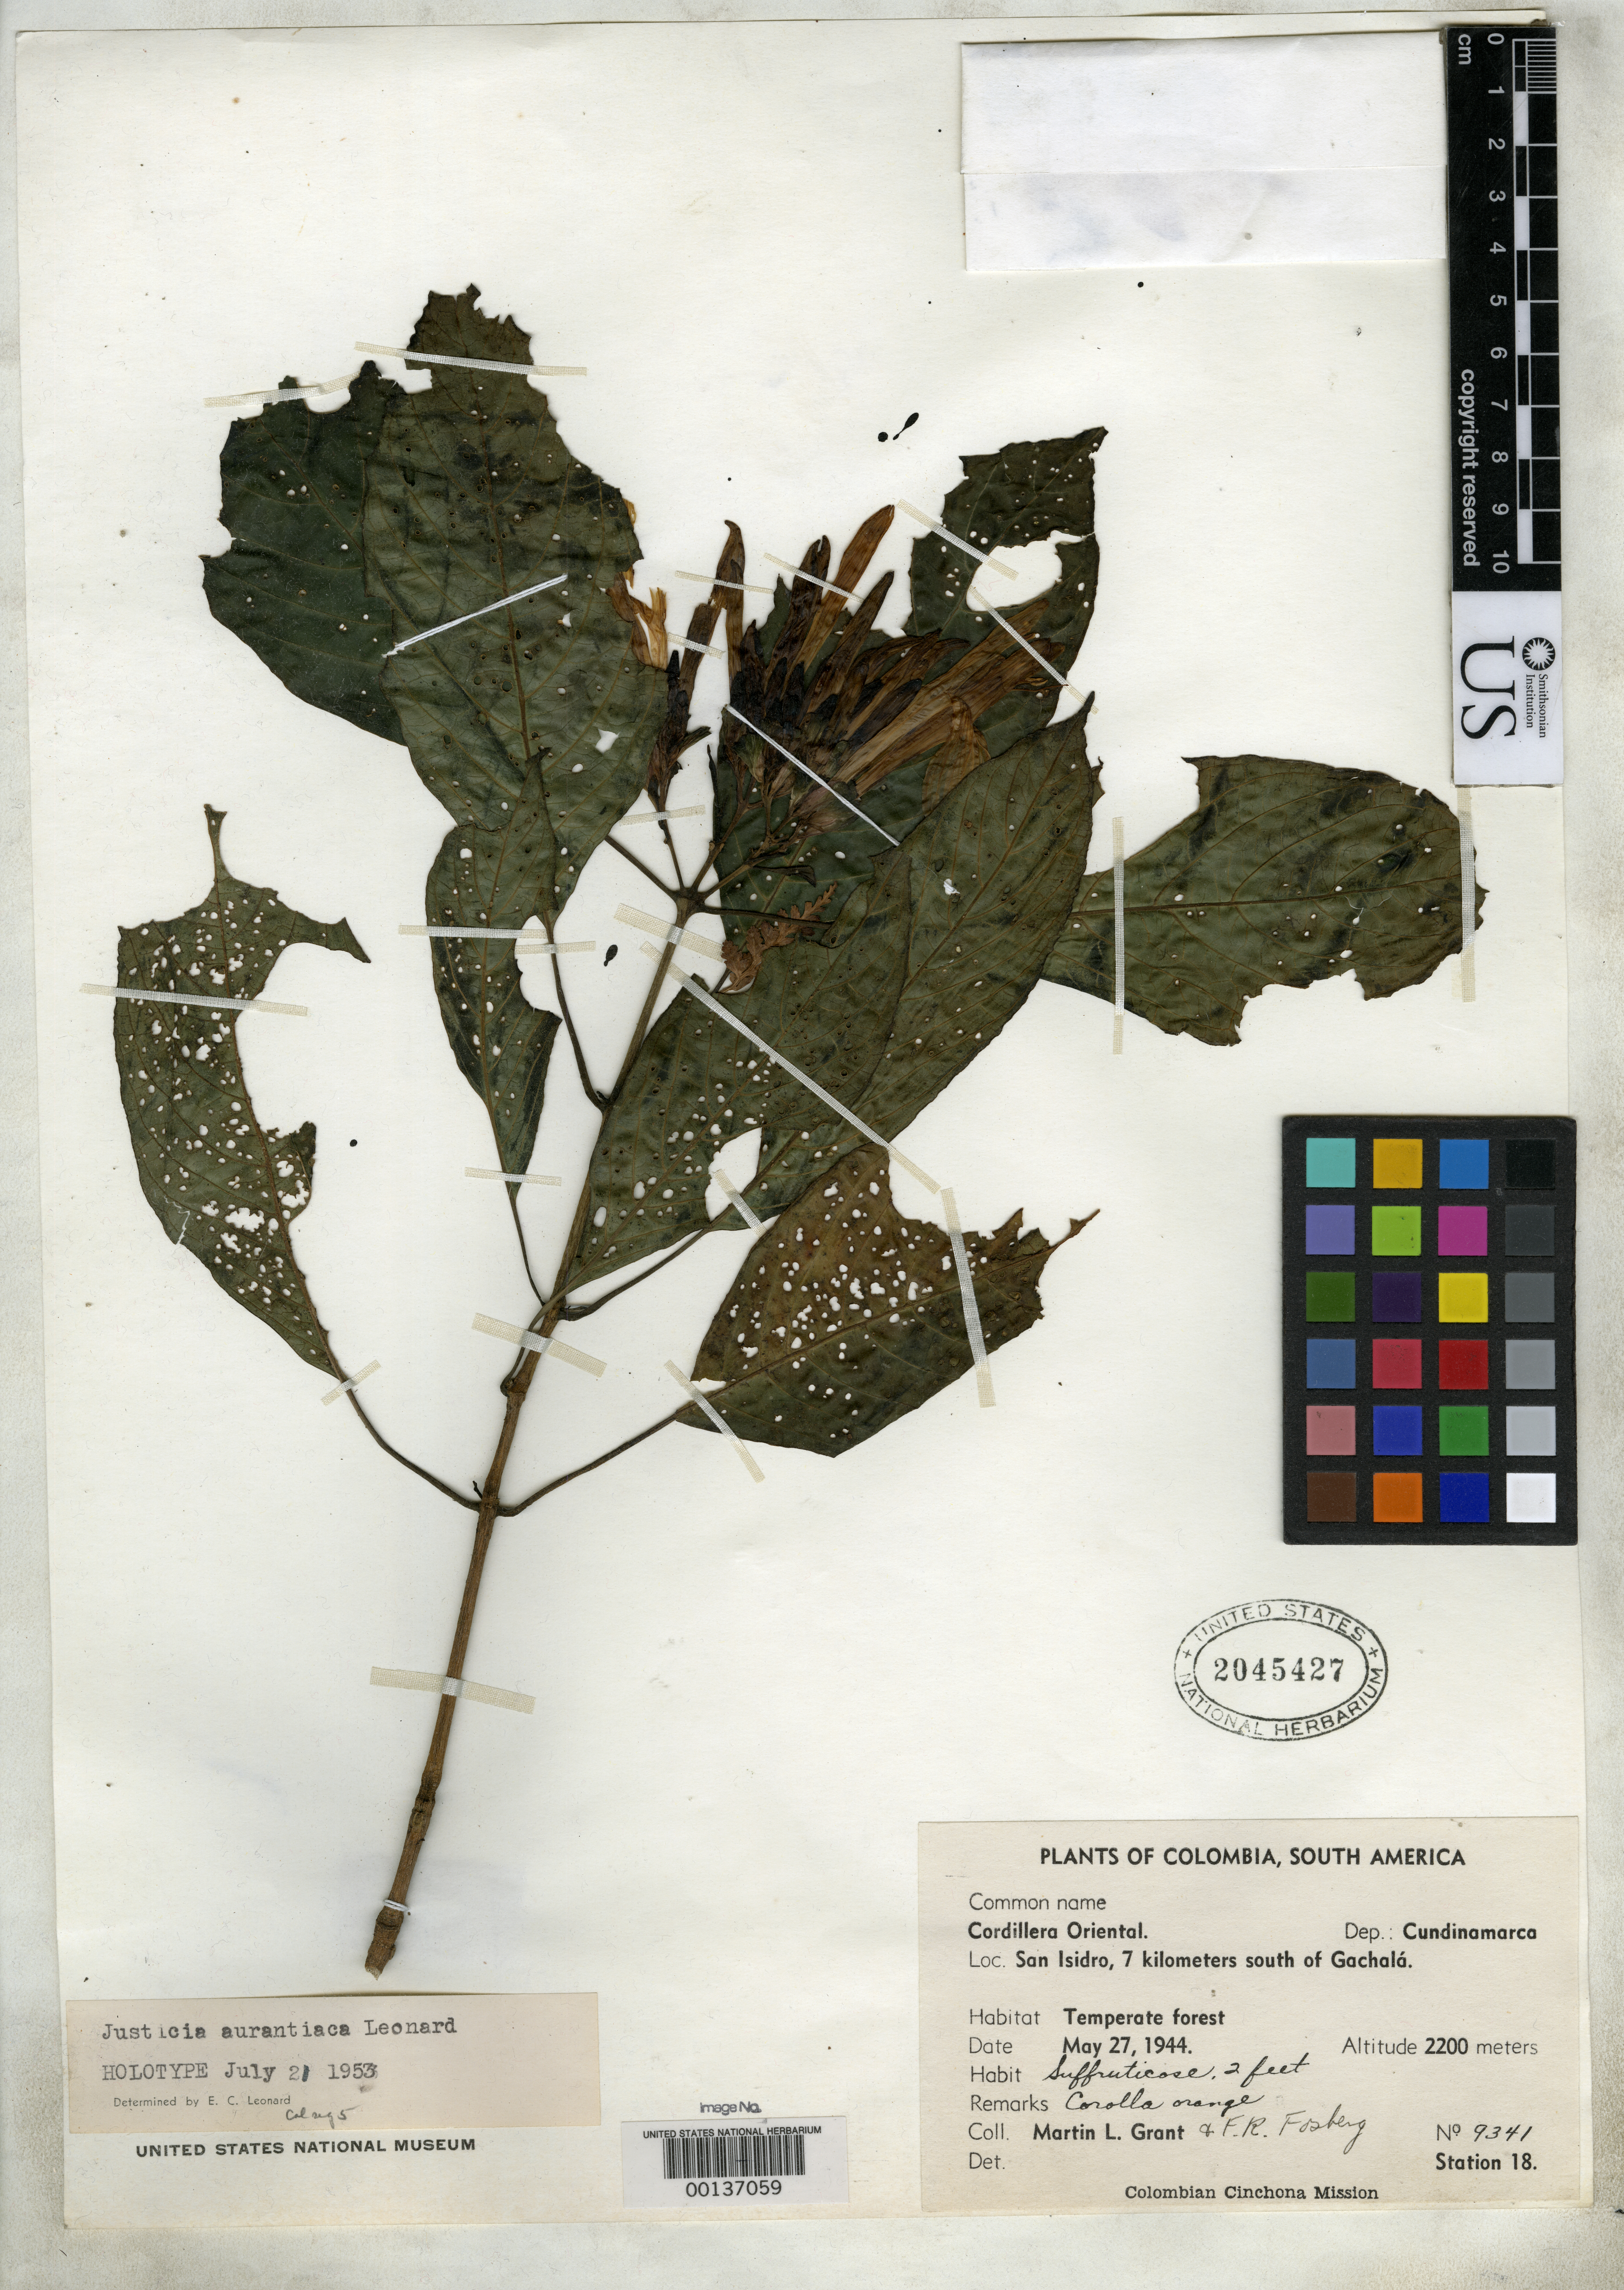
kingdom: Plantae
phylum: Tracheophyta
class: Magnoliopsida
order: Lamiales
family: Acanthaceae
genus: Justicia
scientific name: Justicia aurantiaca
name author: Leonard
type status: Holotype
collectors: M. L. Grant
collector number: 9341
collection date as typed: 27 May 1944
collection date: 1944-05-27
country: Colombia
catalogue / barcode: US 2045427